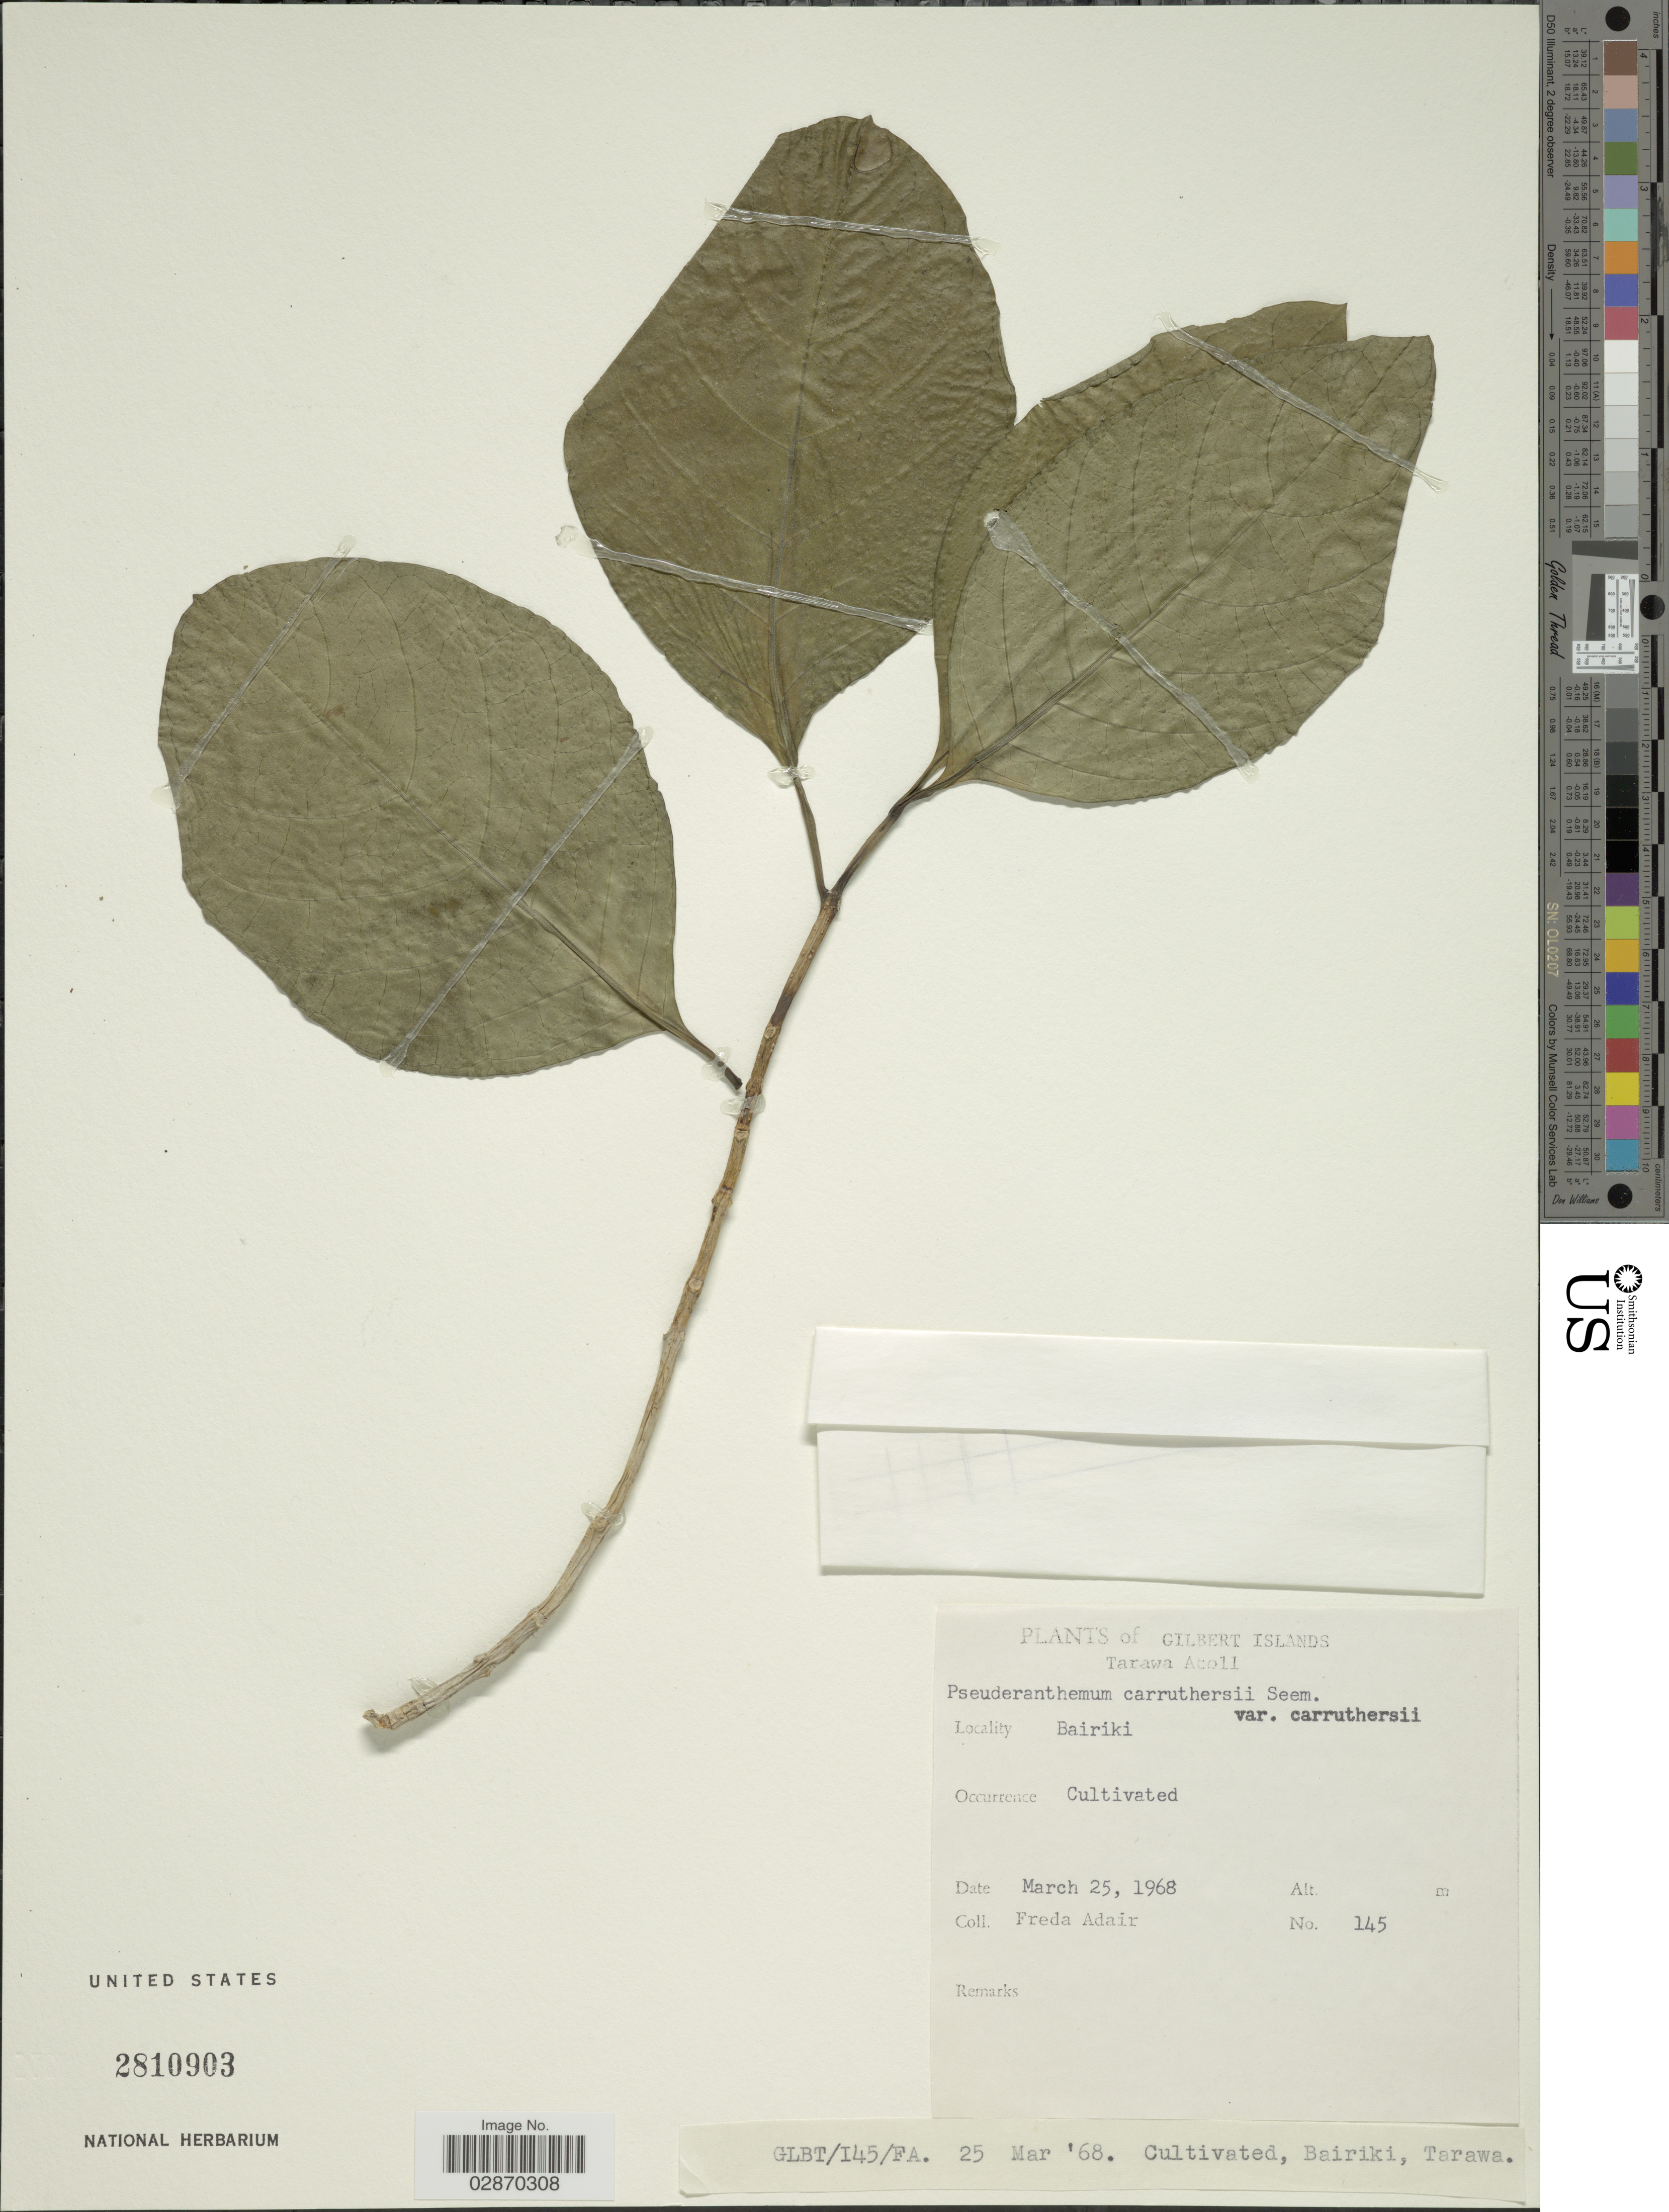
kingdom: Plantae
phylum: Tracheophyta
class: Magnoliopsida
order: Lamiales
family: Acanthaceae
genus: Pseuderanthemum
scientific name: Pseuderanthemum carruthersii var. carruthersii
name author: (Seem.) Guillaumin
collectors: F. Adair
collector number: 145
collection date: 1968-03-25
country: Kiribati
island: Tarawa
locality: Gilbert Islands. Tarawa Atoll. Bairiki.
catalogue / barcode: US 2810903